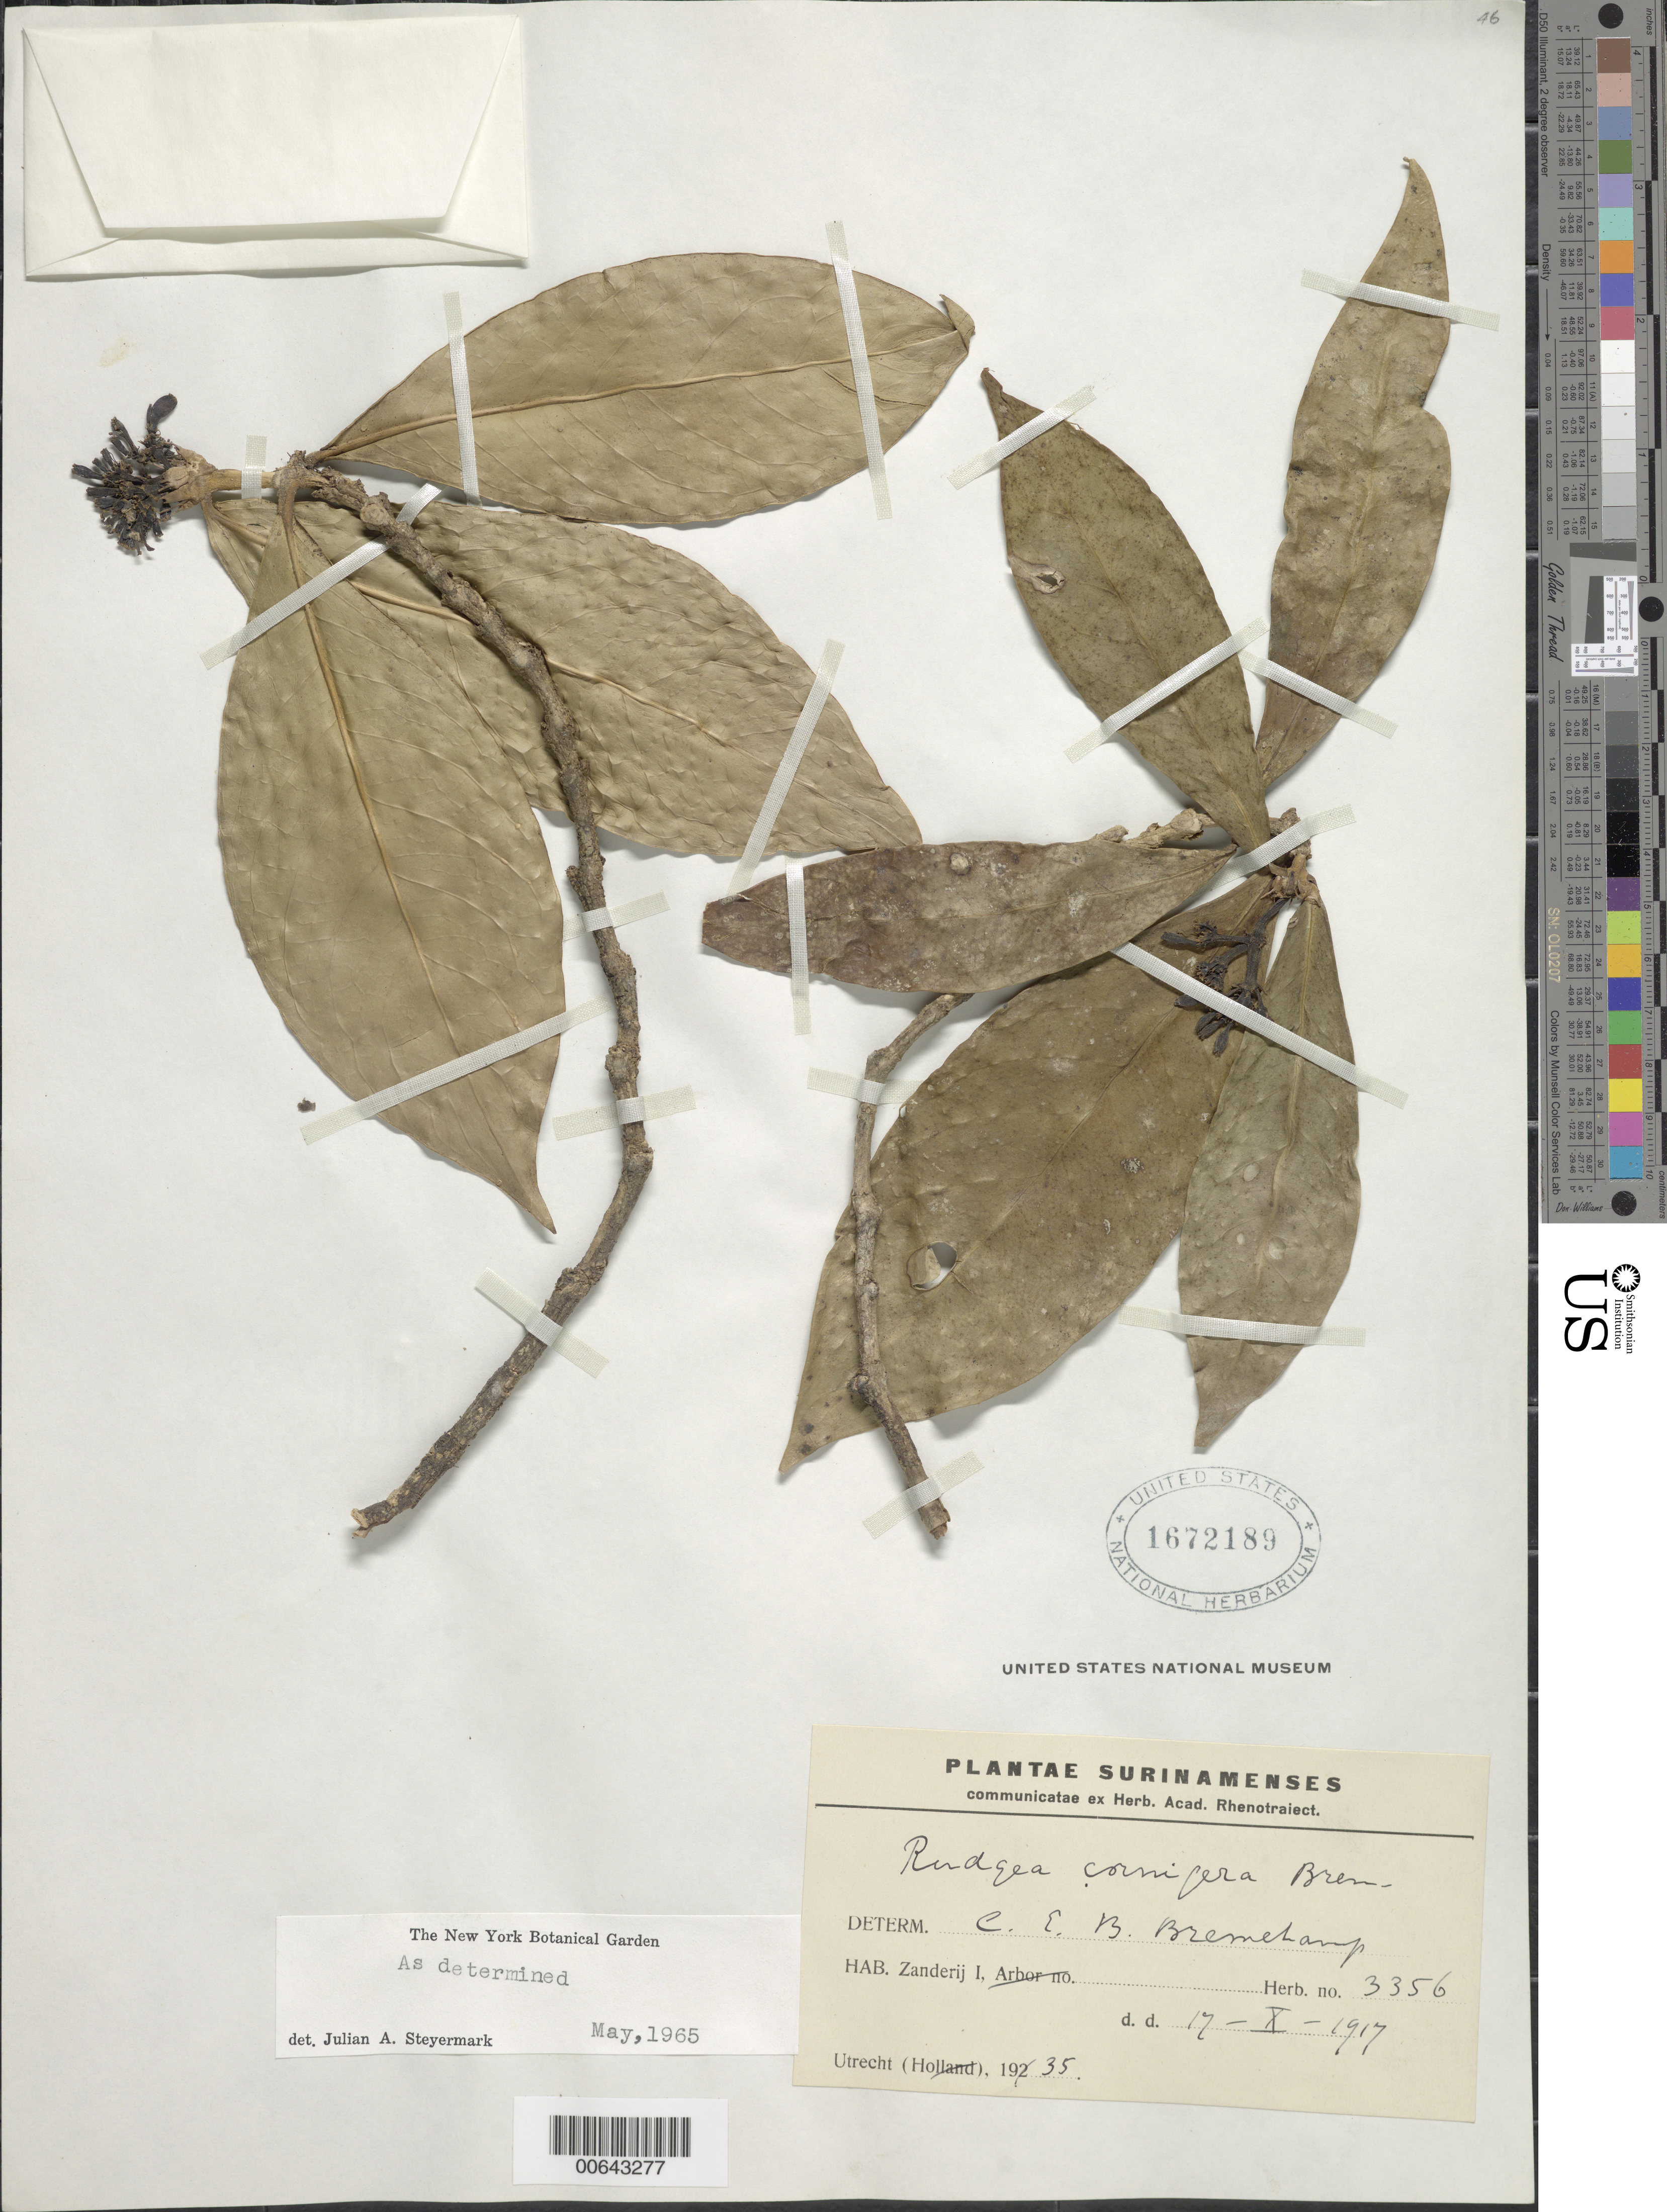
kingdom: Plantae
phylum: Tracheophyta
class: Magnoliopsida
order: Gentianales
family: Rubiaceae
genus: Rudgea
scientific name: Rudgea cornigera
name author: Bremek.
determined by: Steyermark, Julian A., (VEN)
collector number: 3356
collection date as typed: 17-Oct-17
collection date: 1917-10-17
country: Suriname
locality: Zanderij I., Forest Reserve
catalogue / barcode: US 1672189